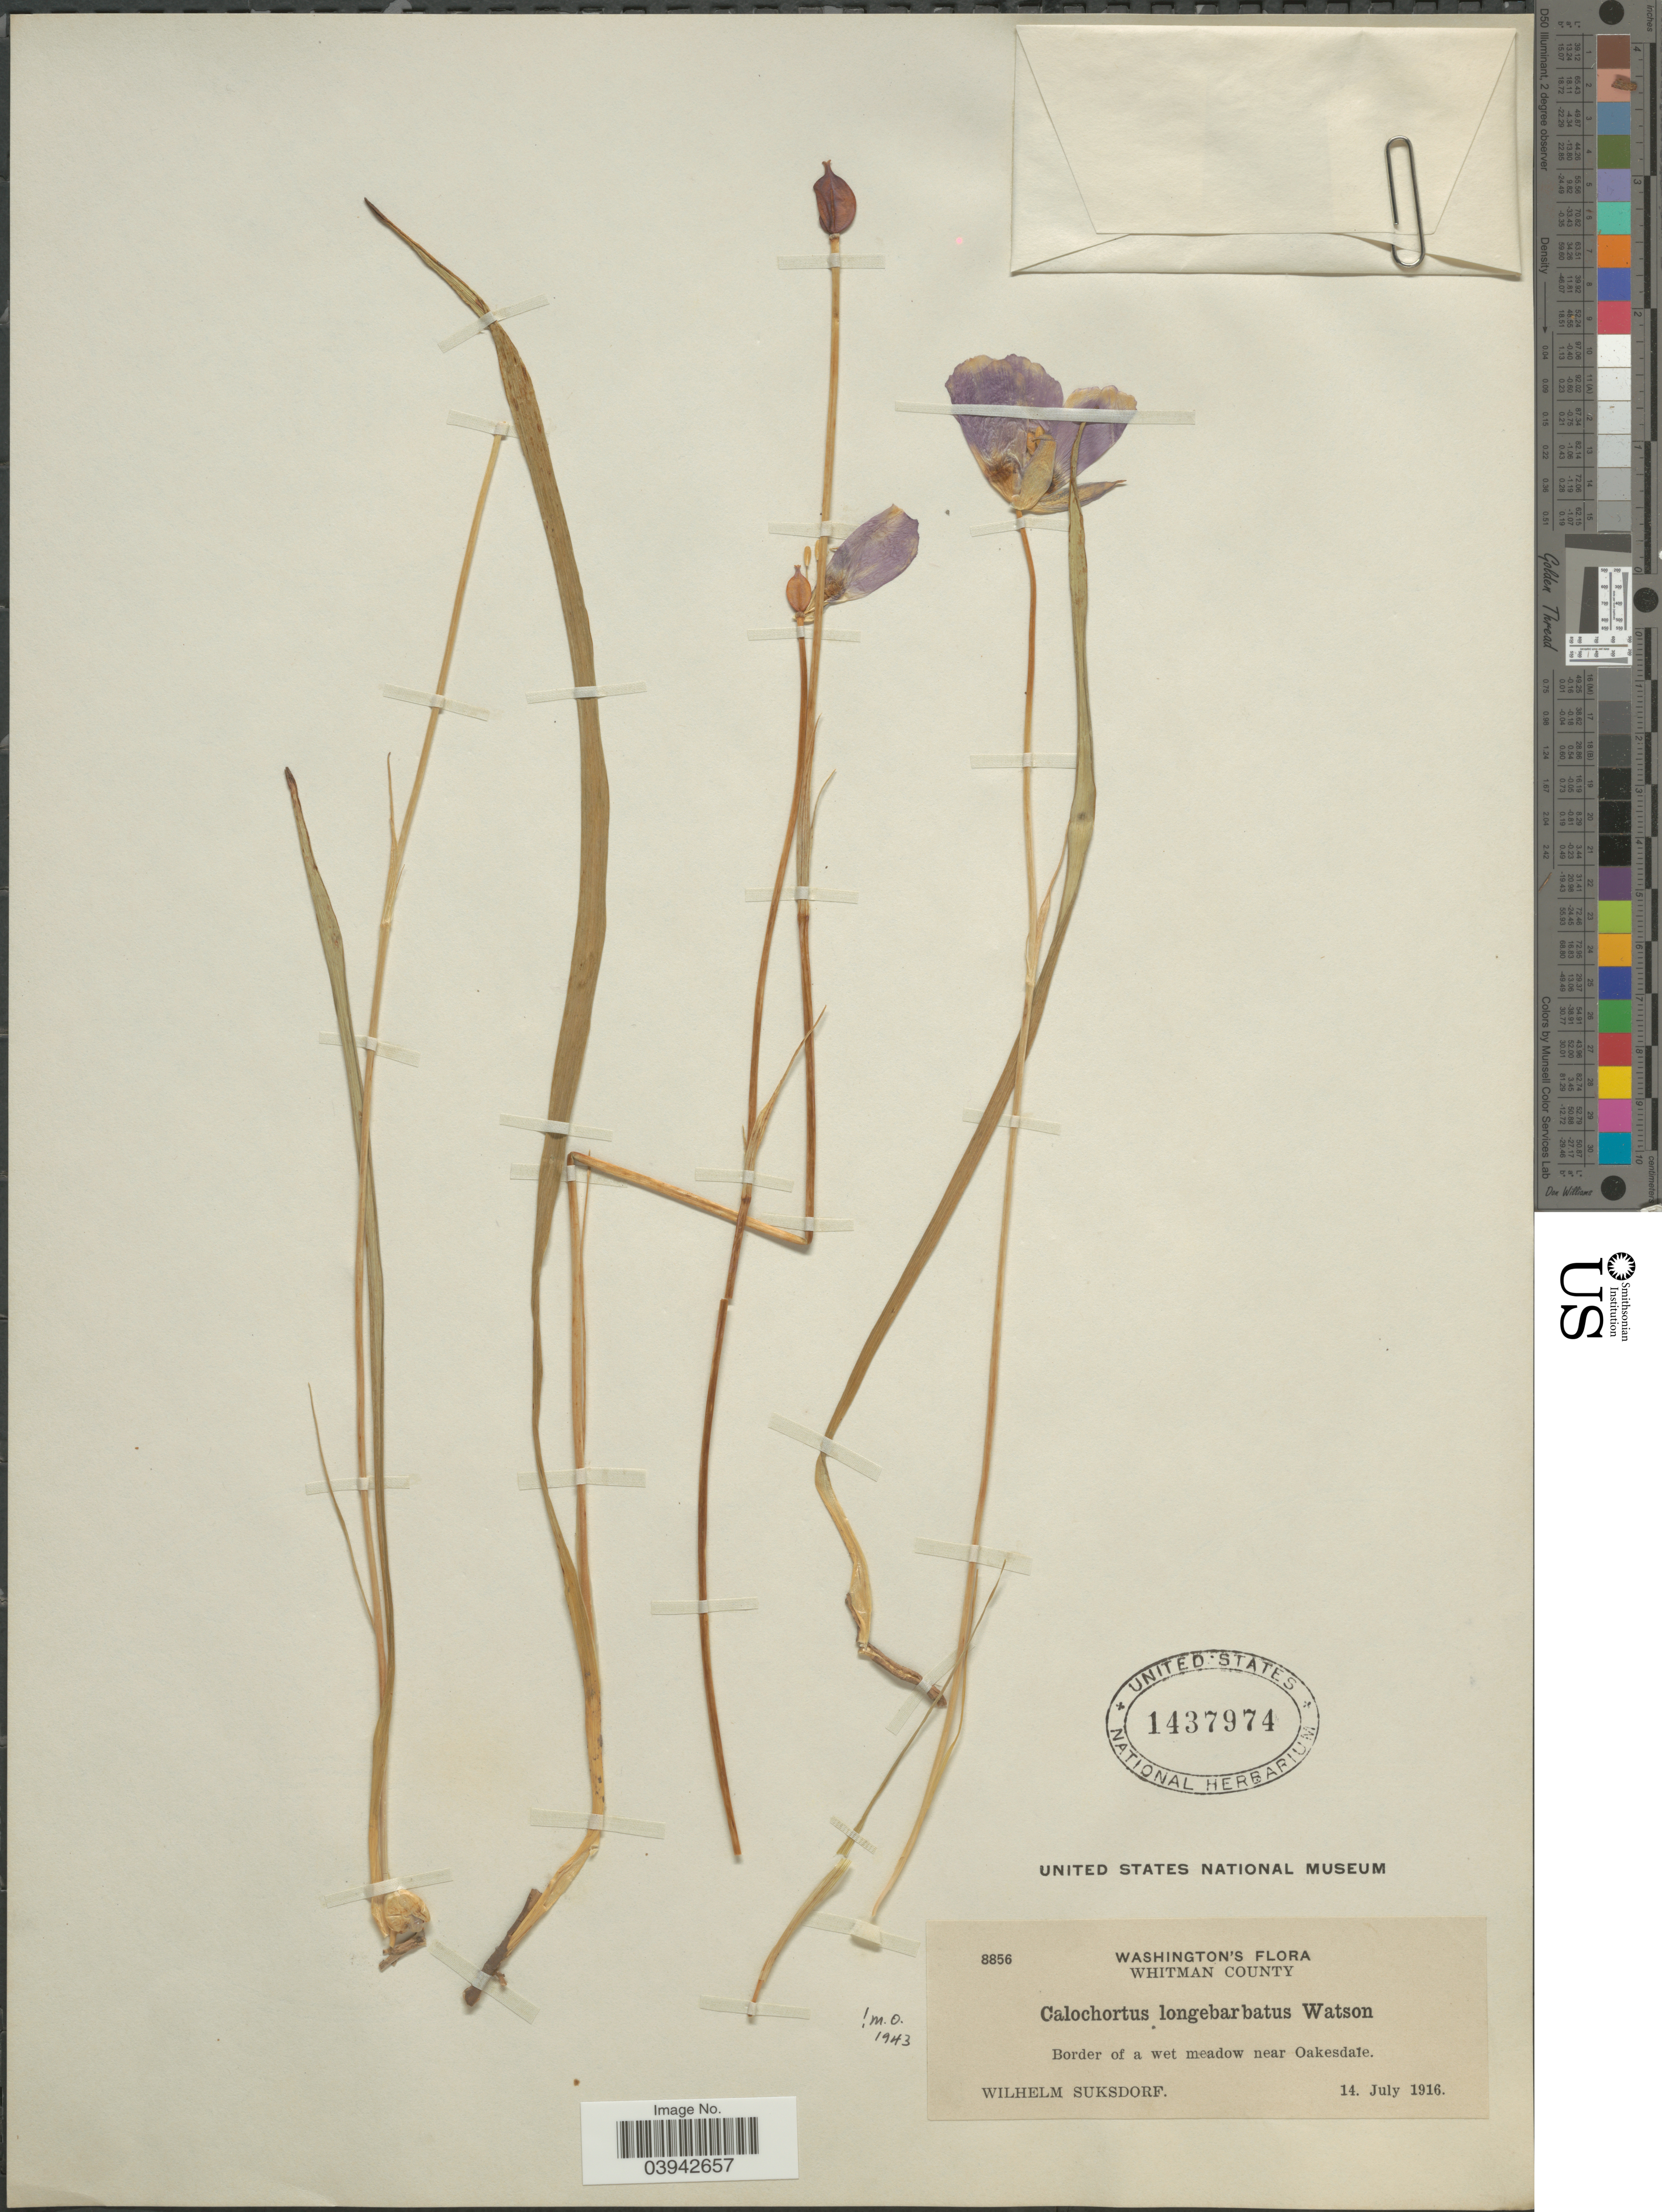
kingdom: Plantae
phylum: Tracheophyta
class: Liliopsida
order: Liliales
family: Liliaceae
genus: Calochortus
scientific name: Calochortus longebarbatus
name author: S. Watson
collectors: W. N. Suksdorf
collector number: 8856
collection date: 1916-07-14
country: United States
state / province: Washington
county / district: Whitman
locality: Whitman County. Border of a wet meadow near Oakesdale.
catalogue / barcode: US 1437974